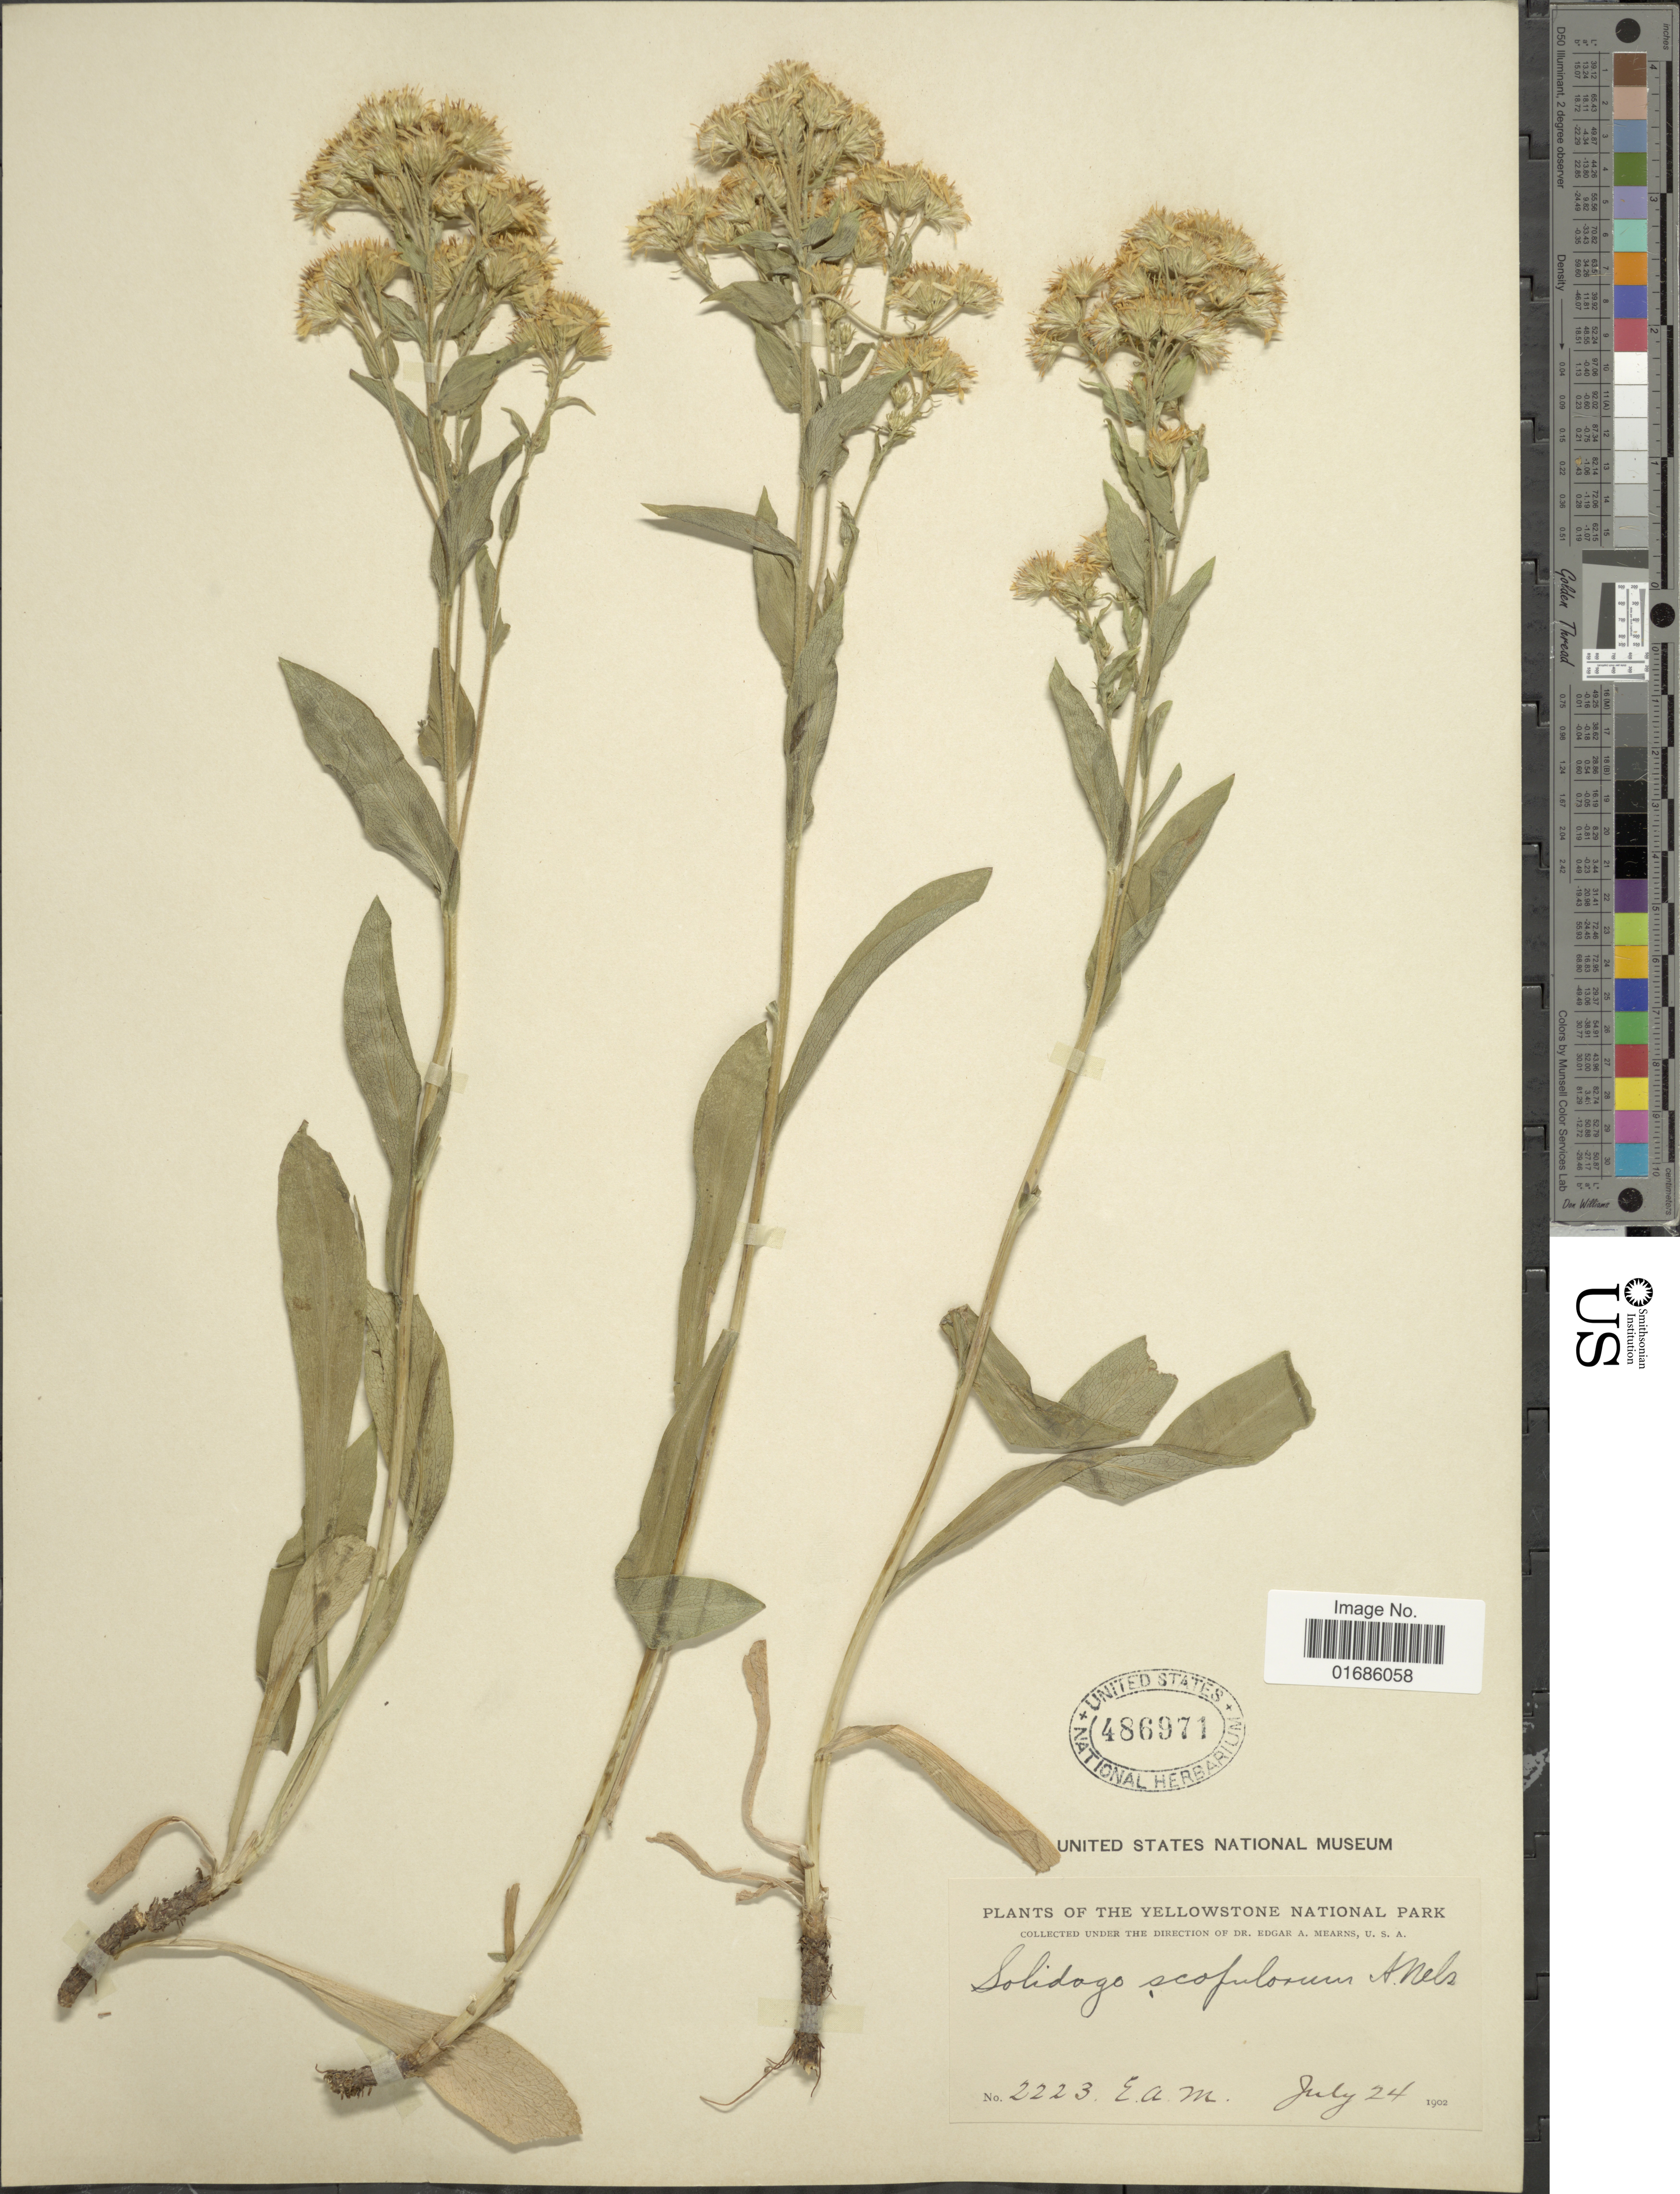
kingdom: Plantae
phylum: Tracheophyta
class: Magnoliopsida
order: Asterales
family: Asteraceae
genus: Solidago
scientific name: Solidago ciliosa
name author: Greene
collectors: E. A. Mearns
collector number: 2223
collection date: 1902-07-24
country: United States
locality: The Yellowstone National Park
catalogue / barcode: US 486971